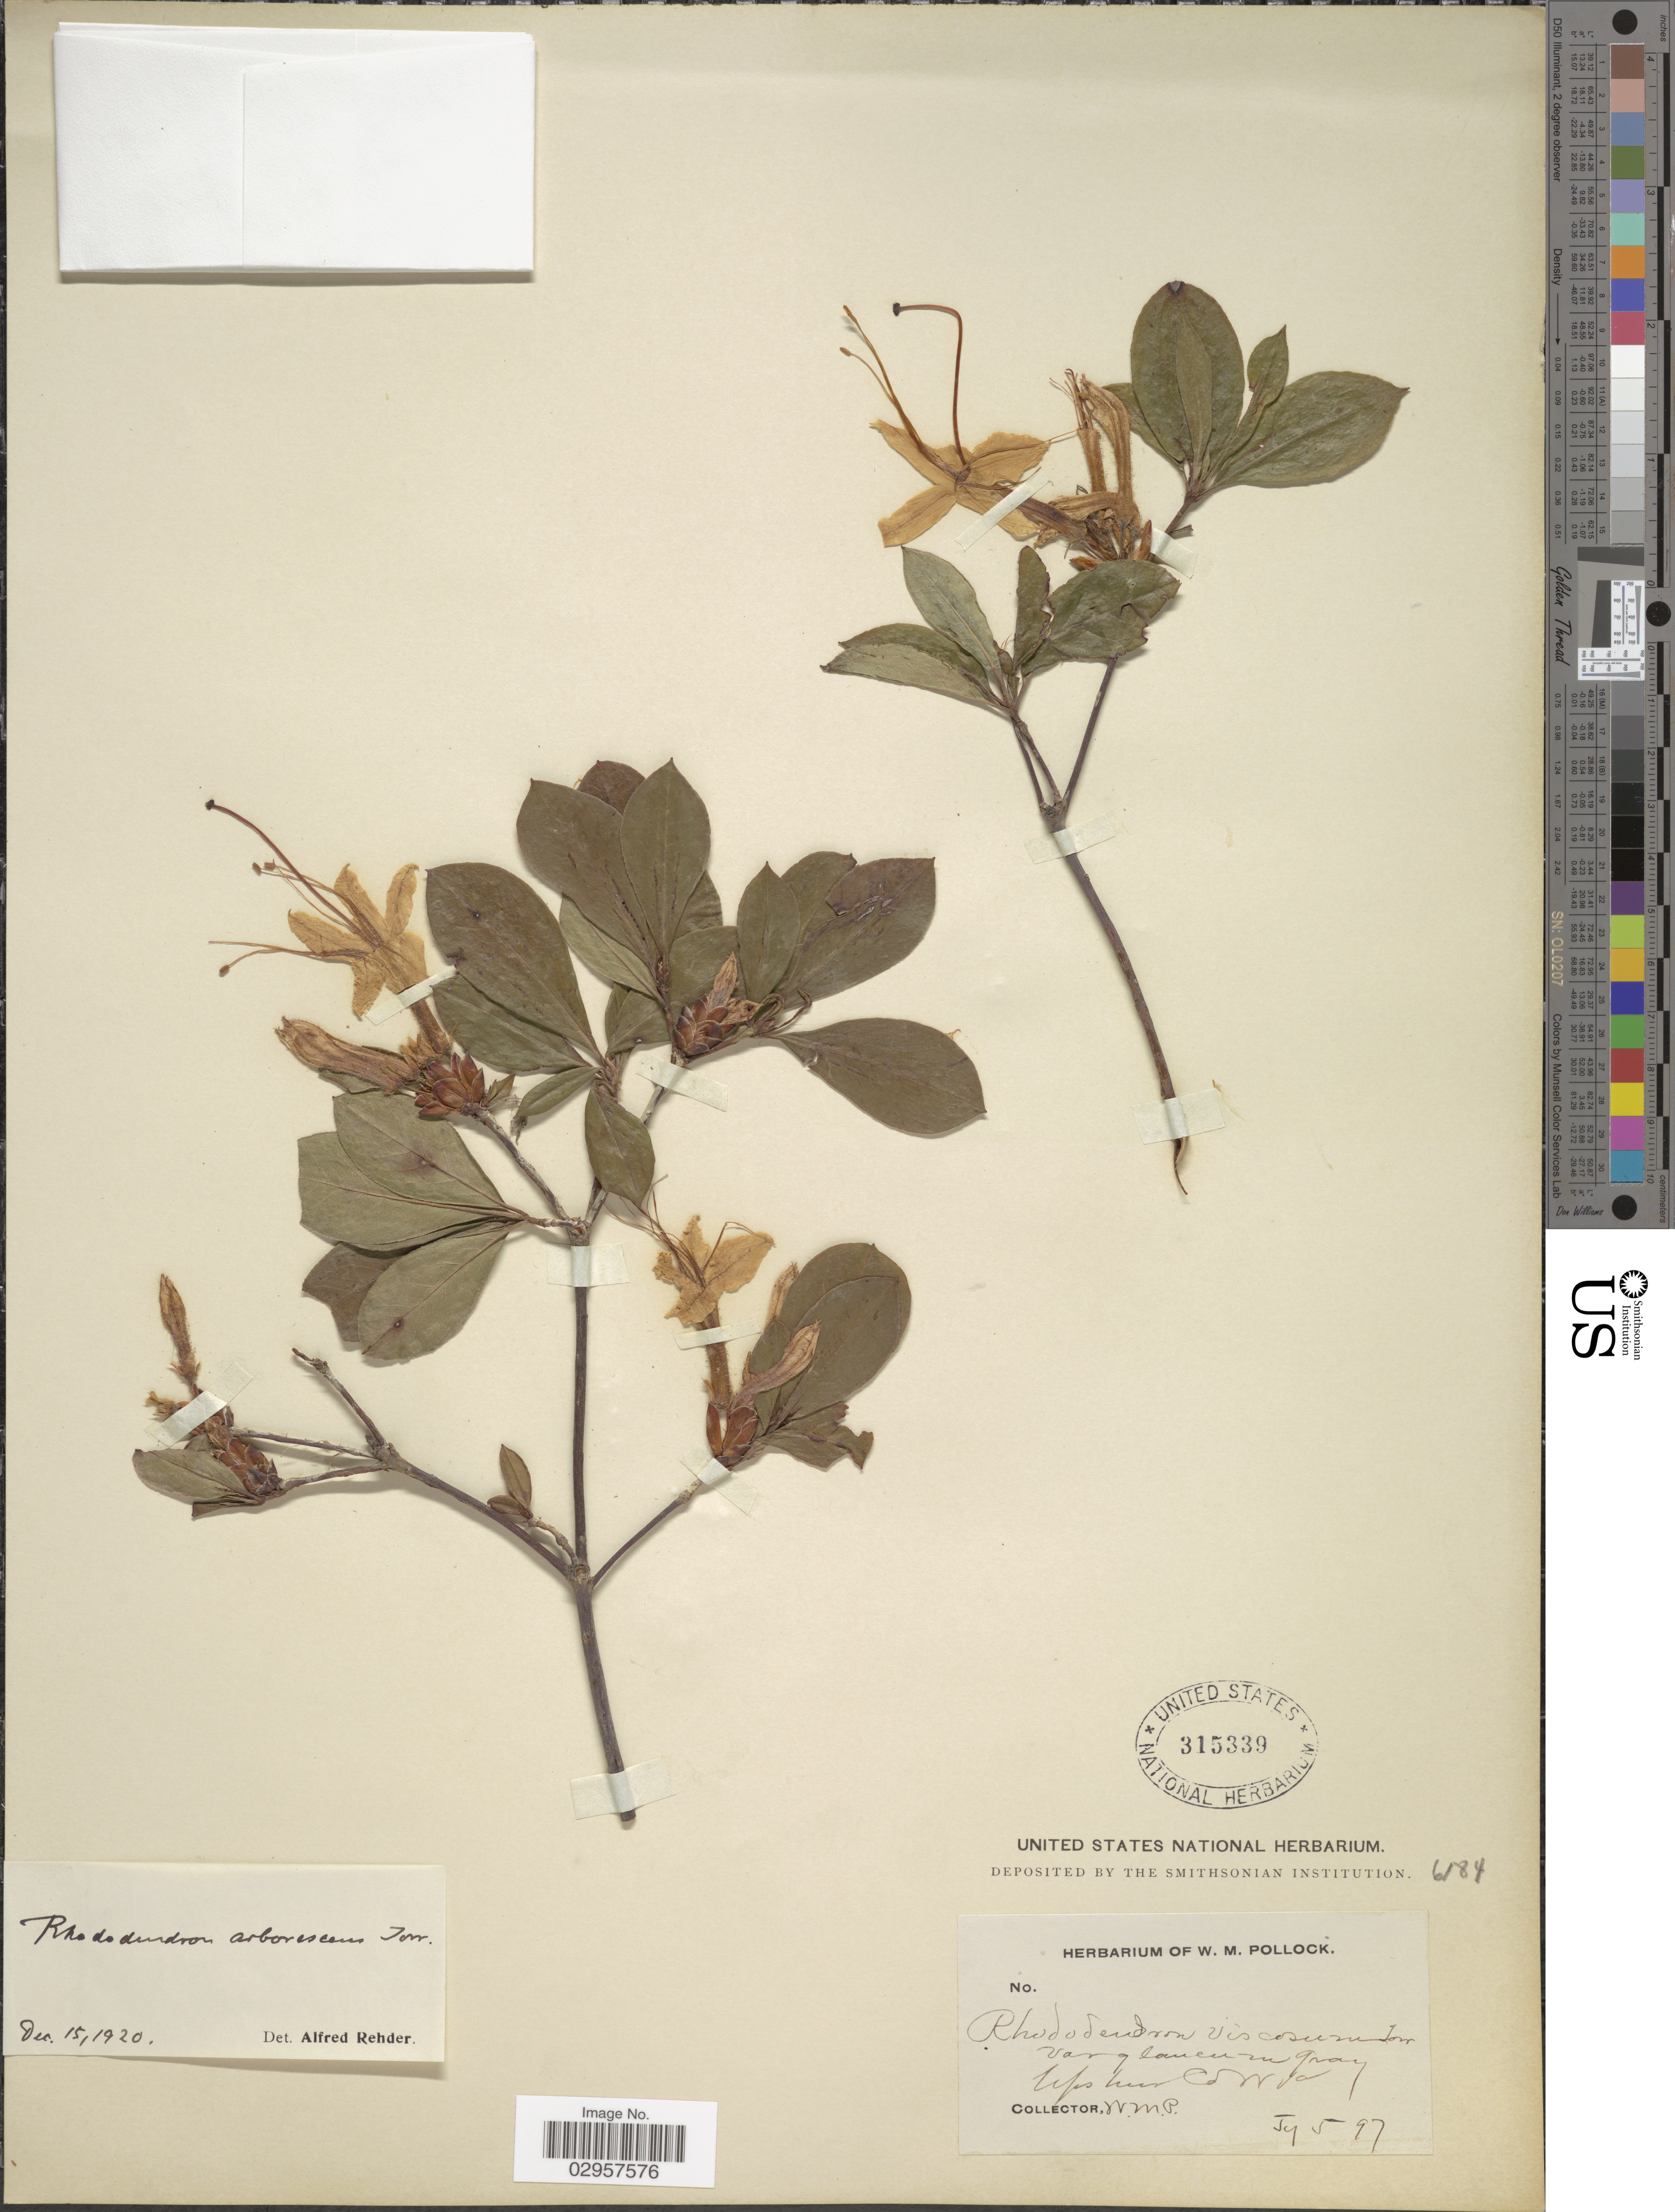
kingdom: Plantae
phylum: Tracheophyta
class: Magnoliopsida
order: Ericales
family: Ericaceae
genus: Rhododendron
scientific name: Rhododendron arborescens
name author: (Pursh) Torr.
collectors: W. M. Pollock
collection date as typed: Transcribed d/m/y: 5/7/97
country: United States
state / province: West Virginia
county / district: Upshur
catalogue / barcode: US 315339